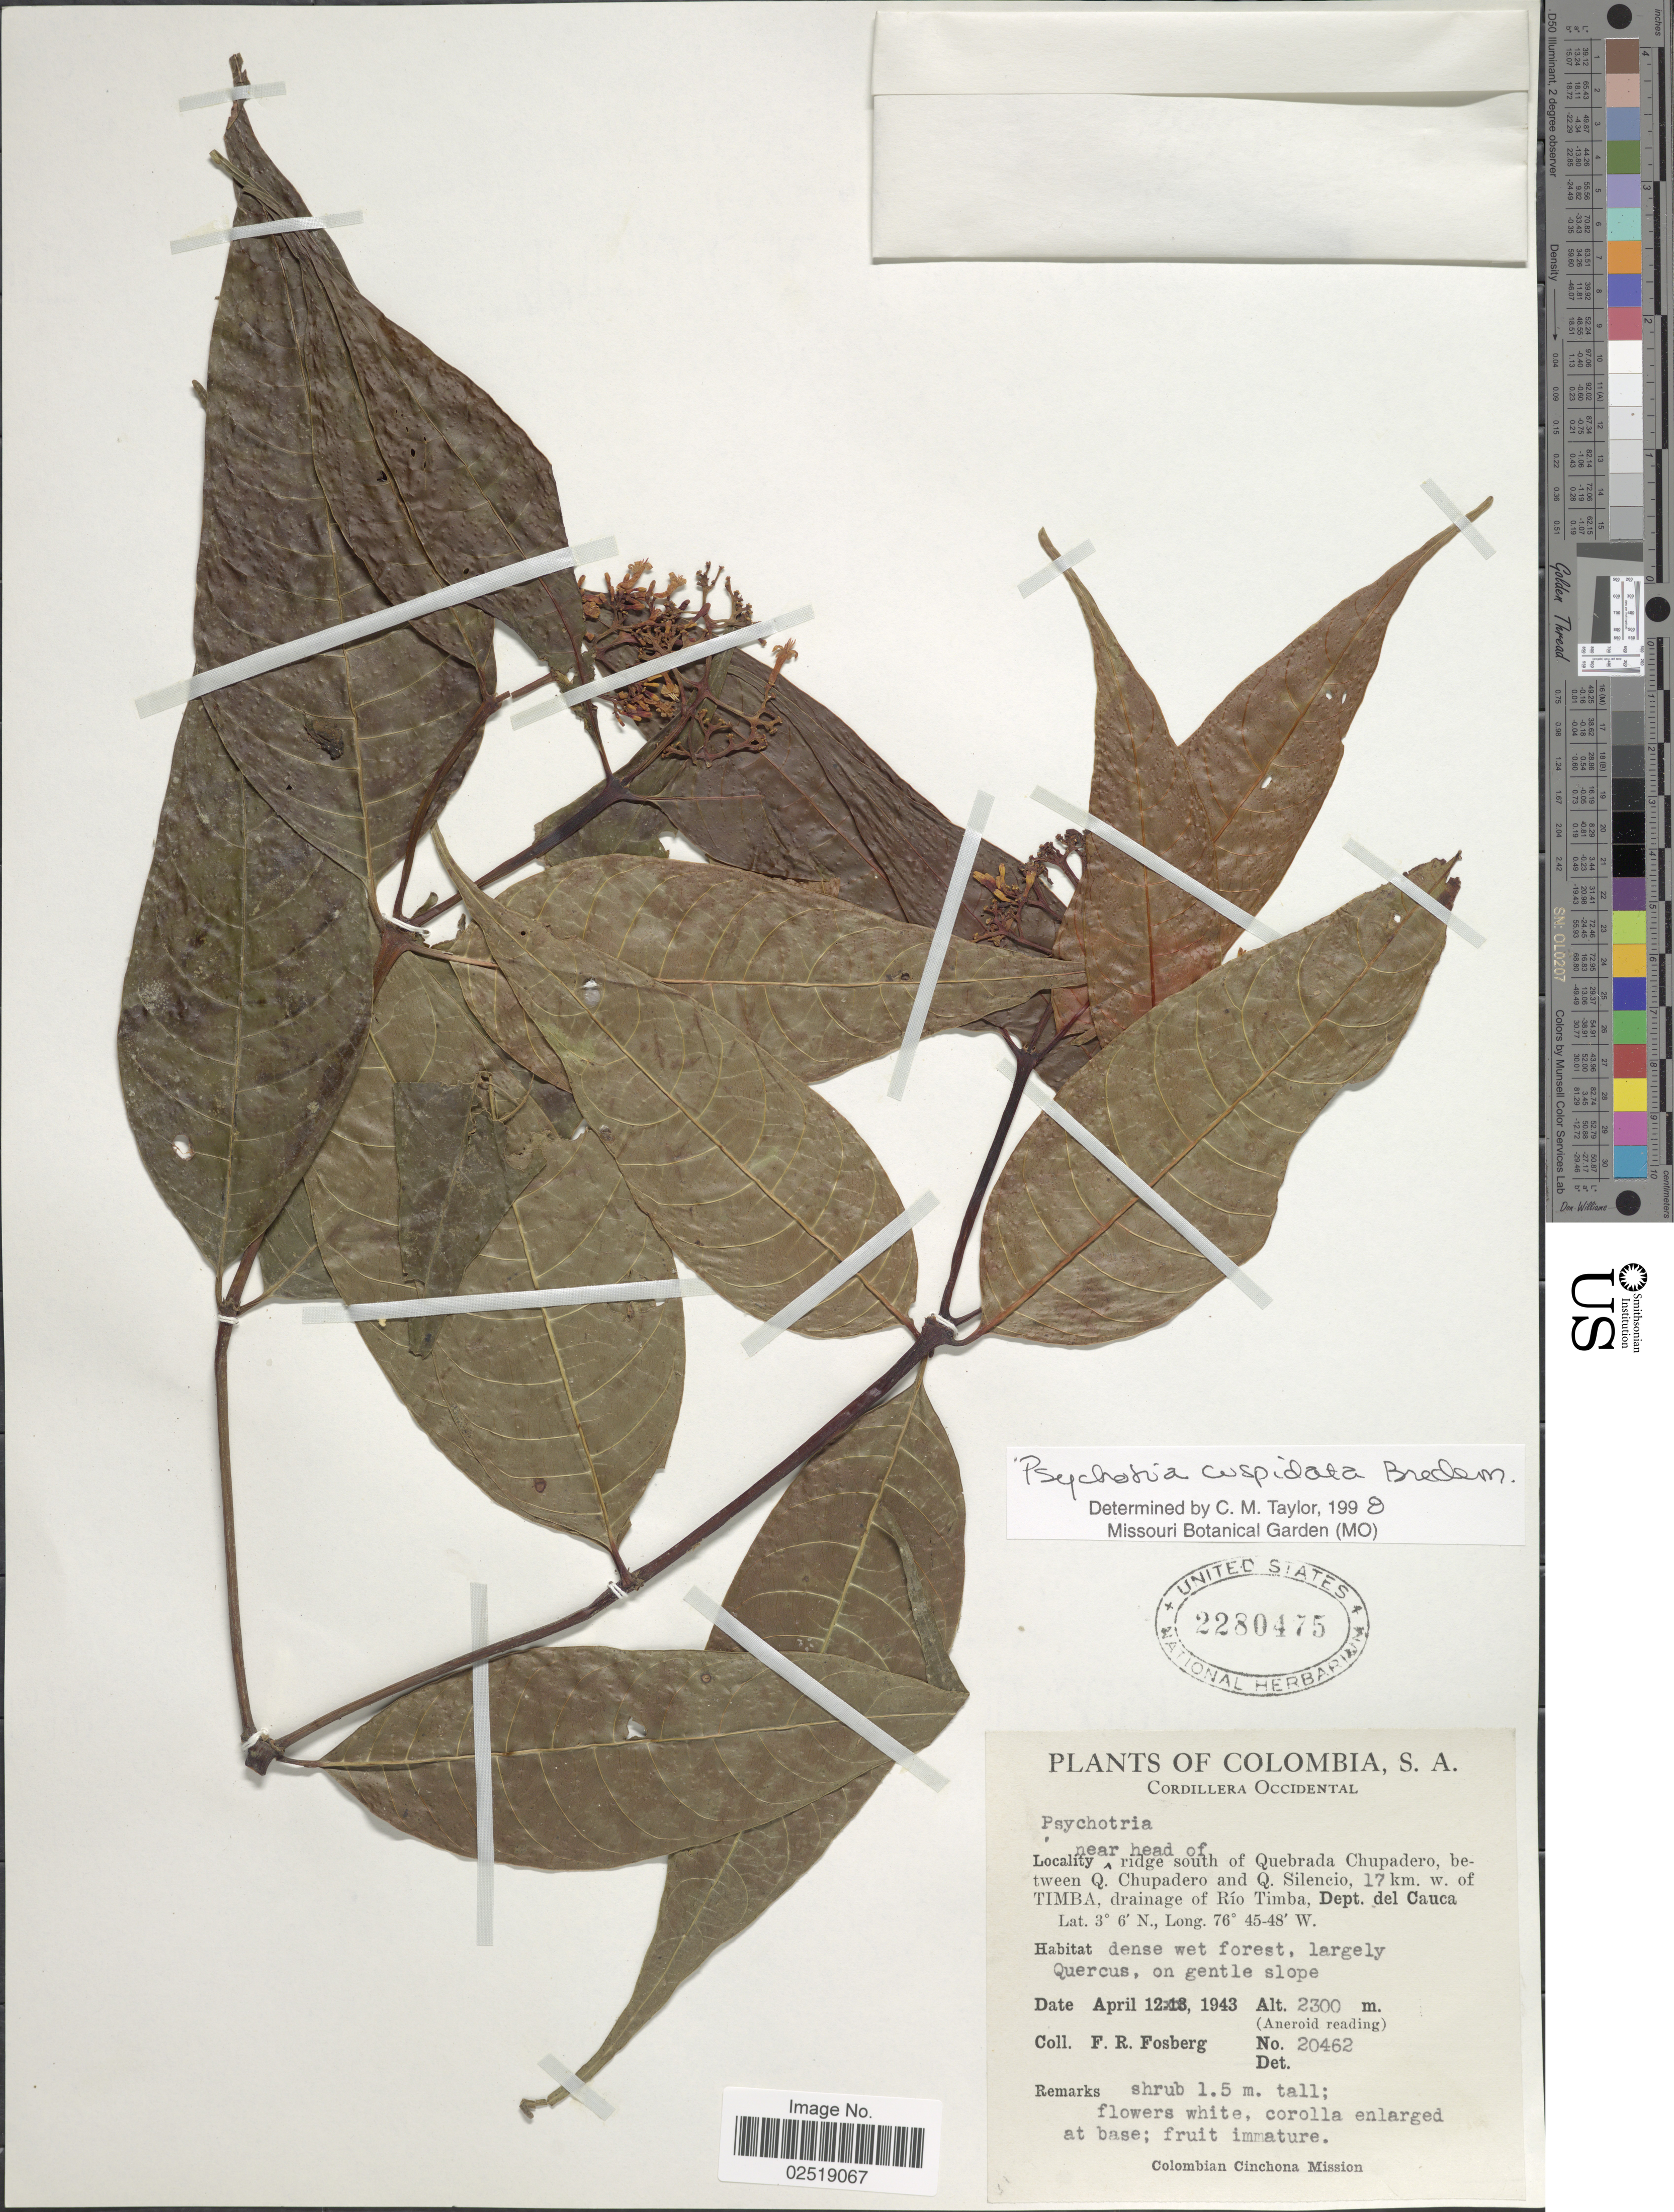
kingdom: Plantae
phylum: Tracheophyta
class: Magnoliopsida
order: Gentianales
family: Rubiaceae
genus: Psychotria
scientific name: Psychotria cuspidata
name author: Bredem. ex Schult.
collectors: F. R. Fosberg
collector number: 20462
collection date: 1943-04-12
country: Colombia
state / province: Cauca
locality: Cordillera Oriental. Near head of ridge south of Quebrada Chupadero, between Q. Chupadero and Q. Silencio, 17 km. w. of Timba, drainage of Rio Timba, Dept. del Cauca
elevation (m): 2300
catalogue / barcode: US 2280475